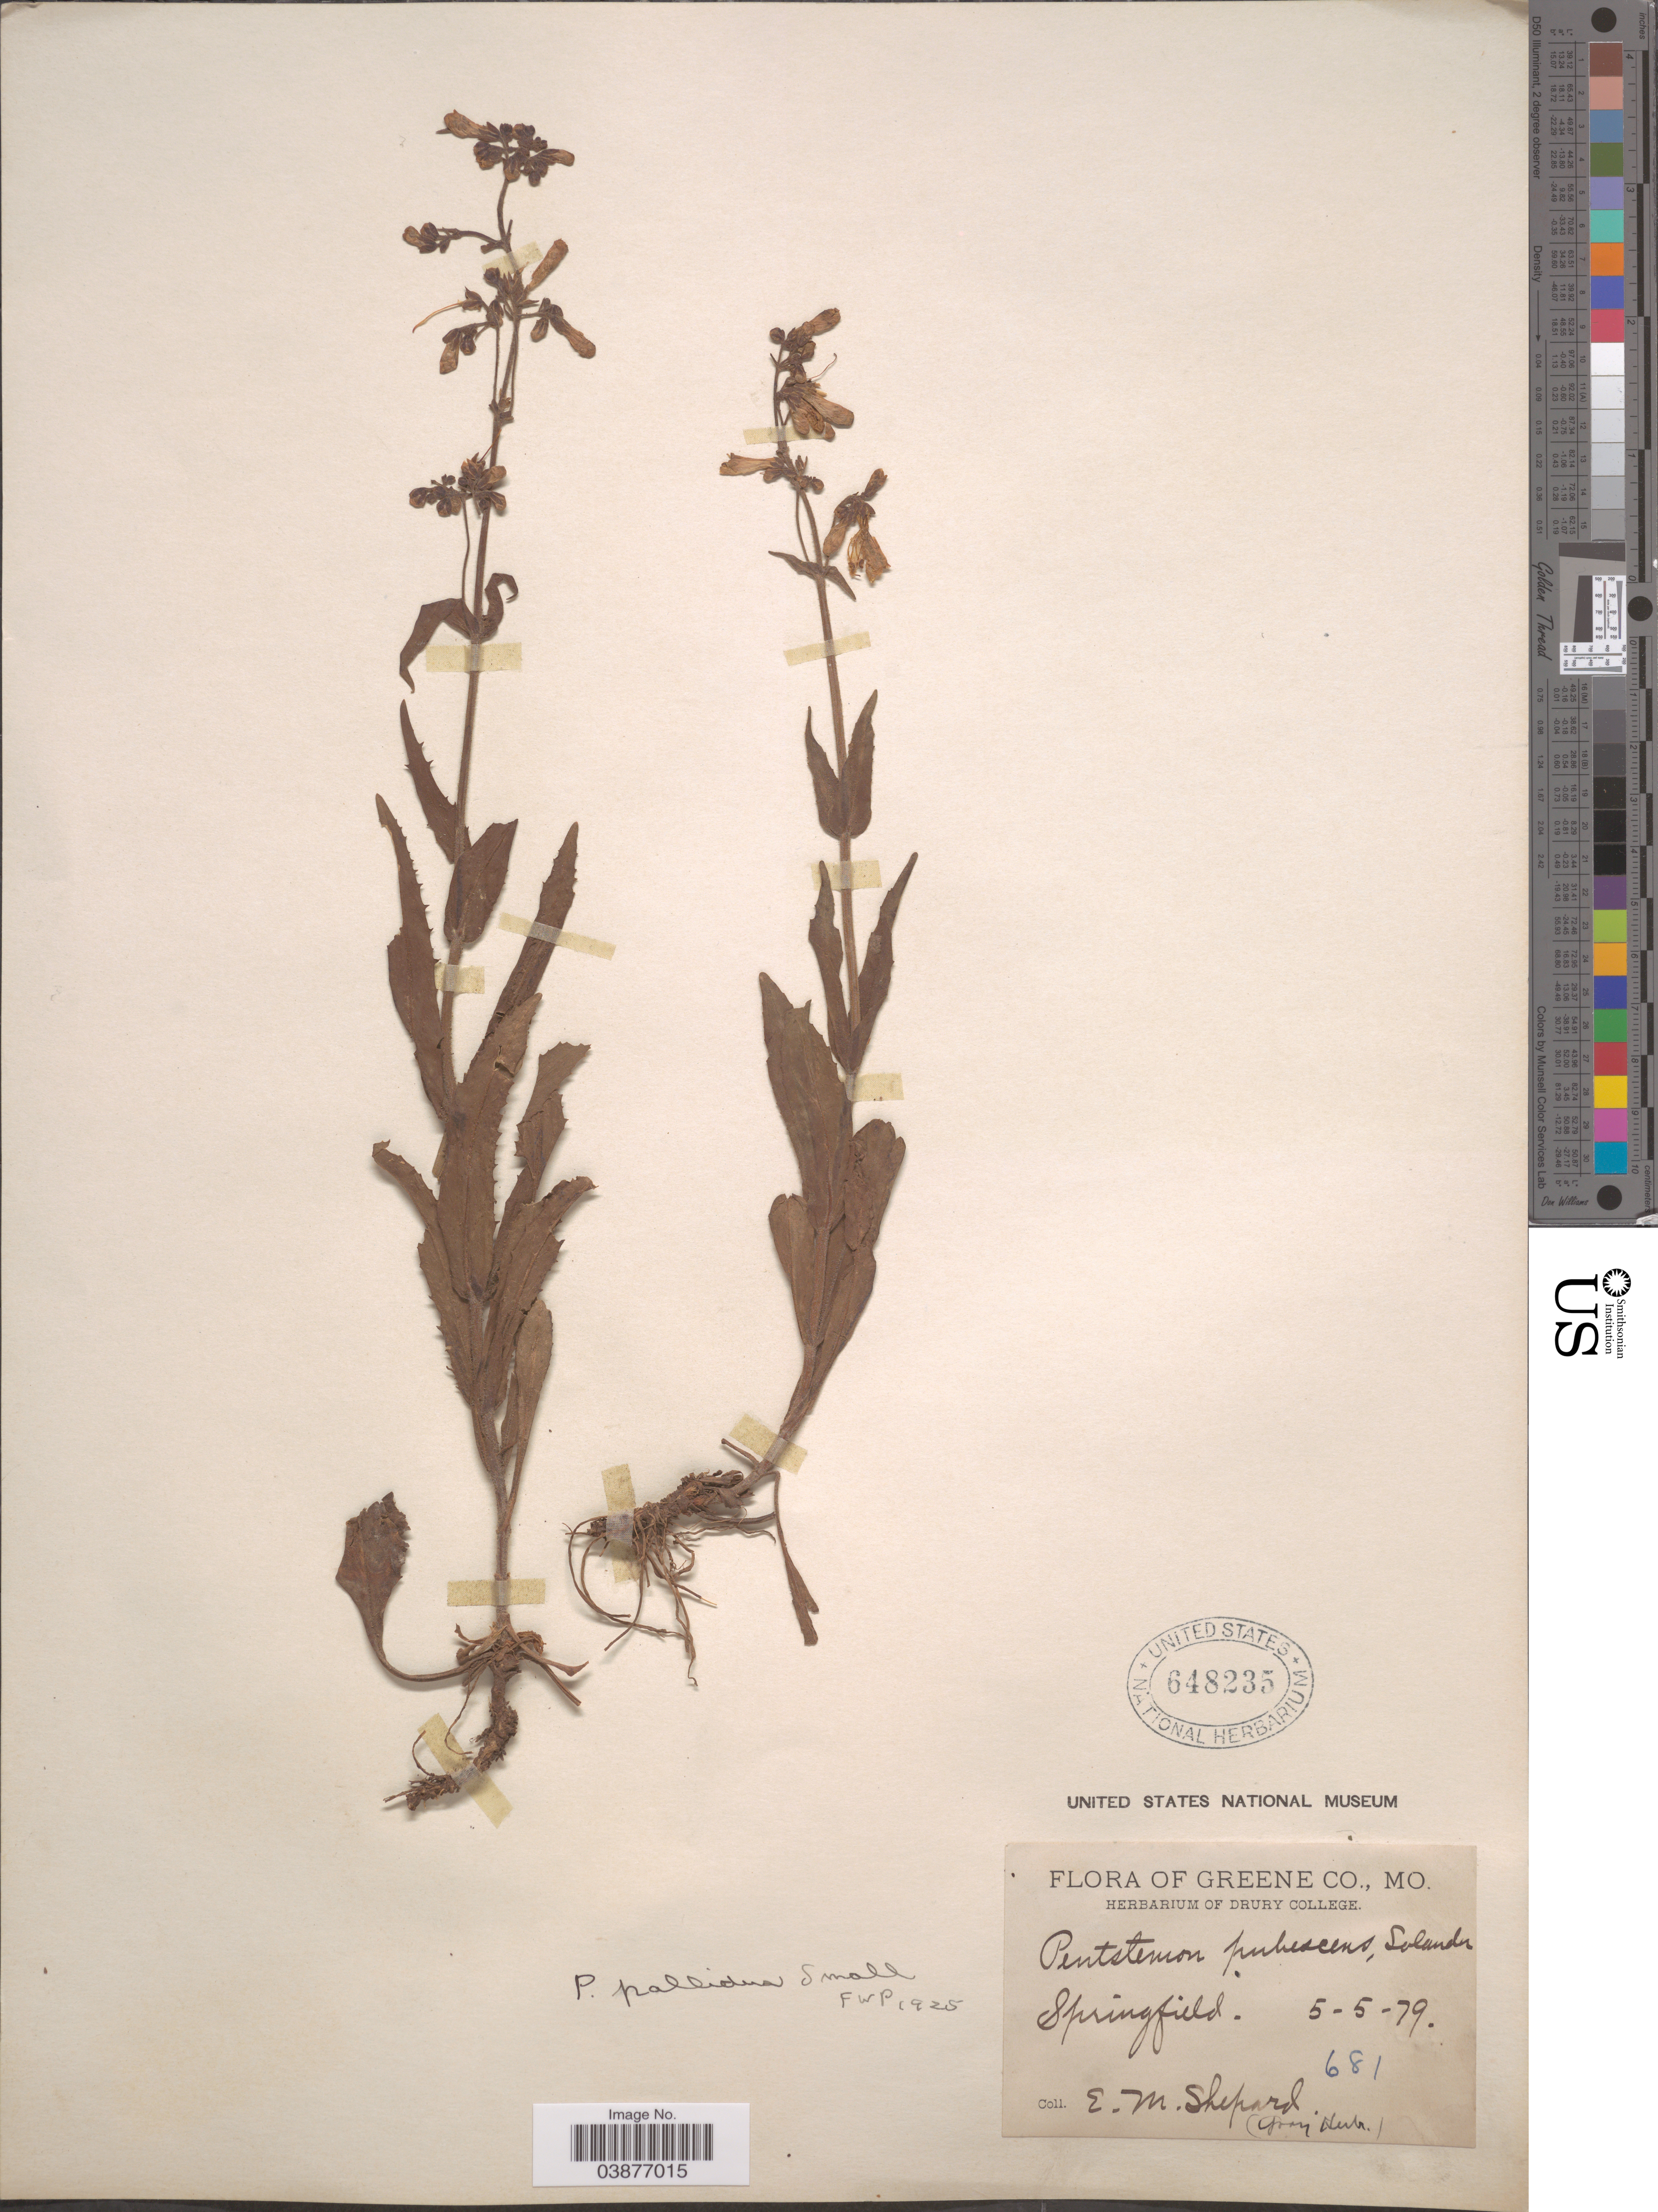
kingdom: Plantae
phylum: Tracheophyta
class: Magnoliopsida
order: Lamiales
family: Plantaginaceae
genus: Penstemon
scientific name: Penstemon pallidus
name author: Small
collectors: E. Shepard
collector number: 681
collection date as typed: Transcribed d/m/y: 5/5/79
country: United States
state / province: Missouri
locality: Greene Co. Springfield.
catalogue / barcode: US 648235